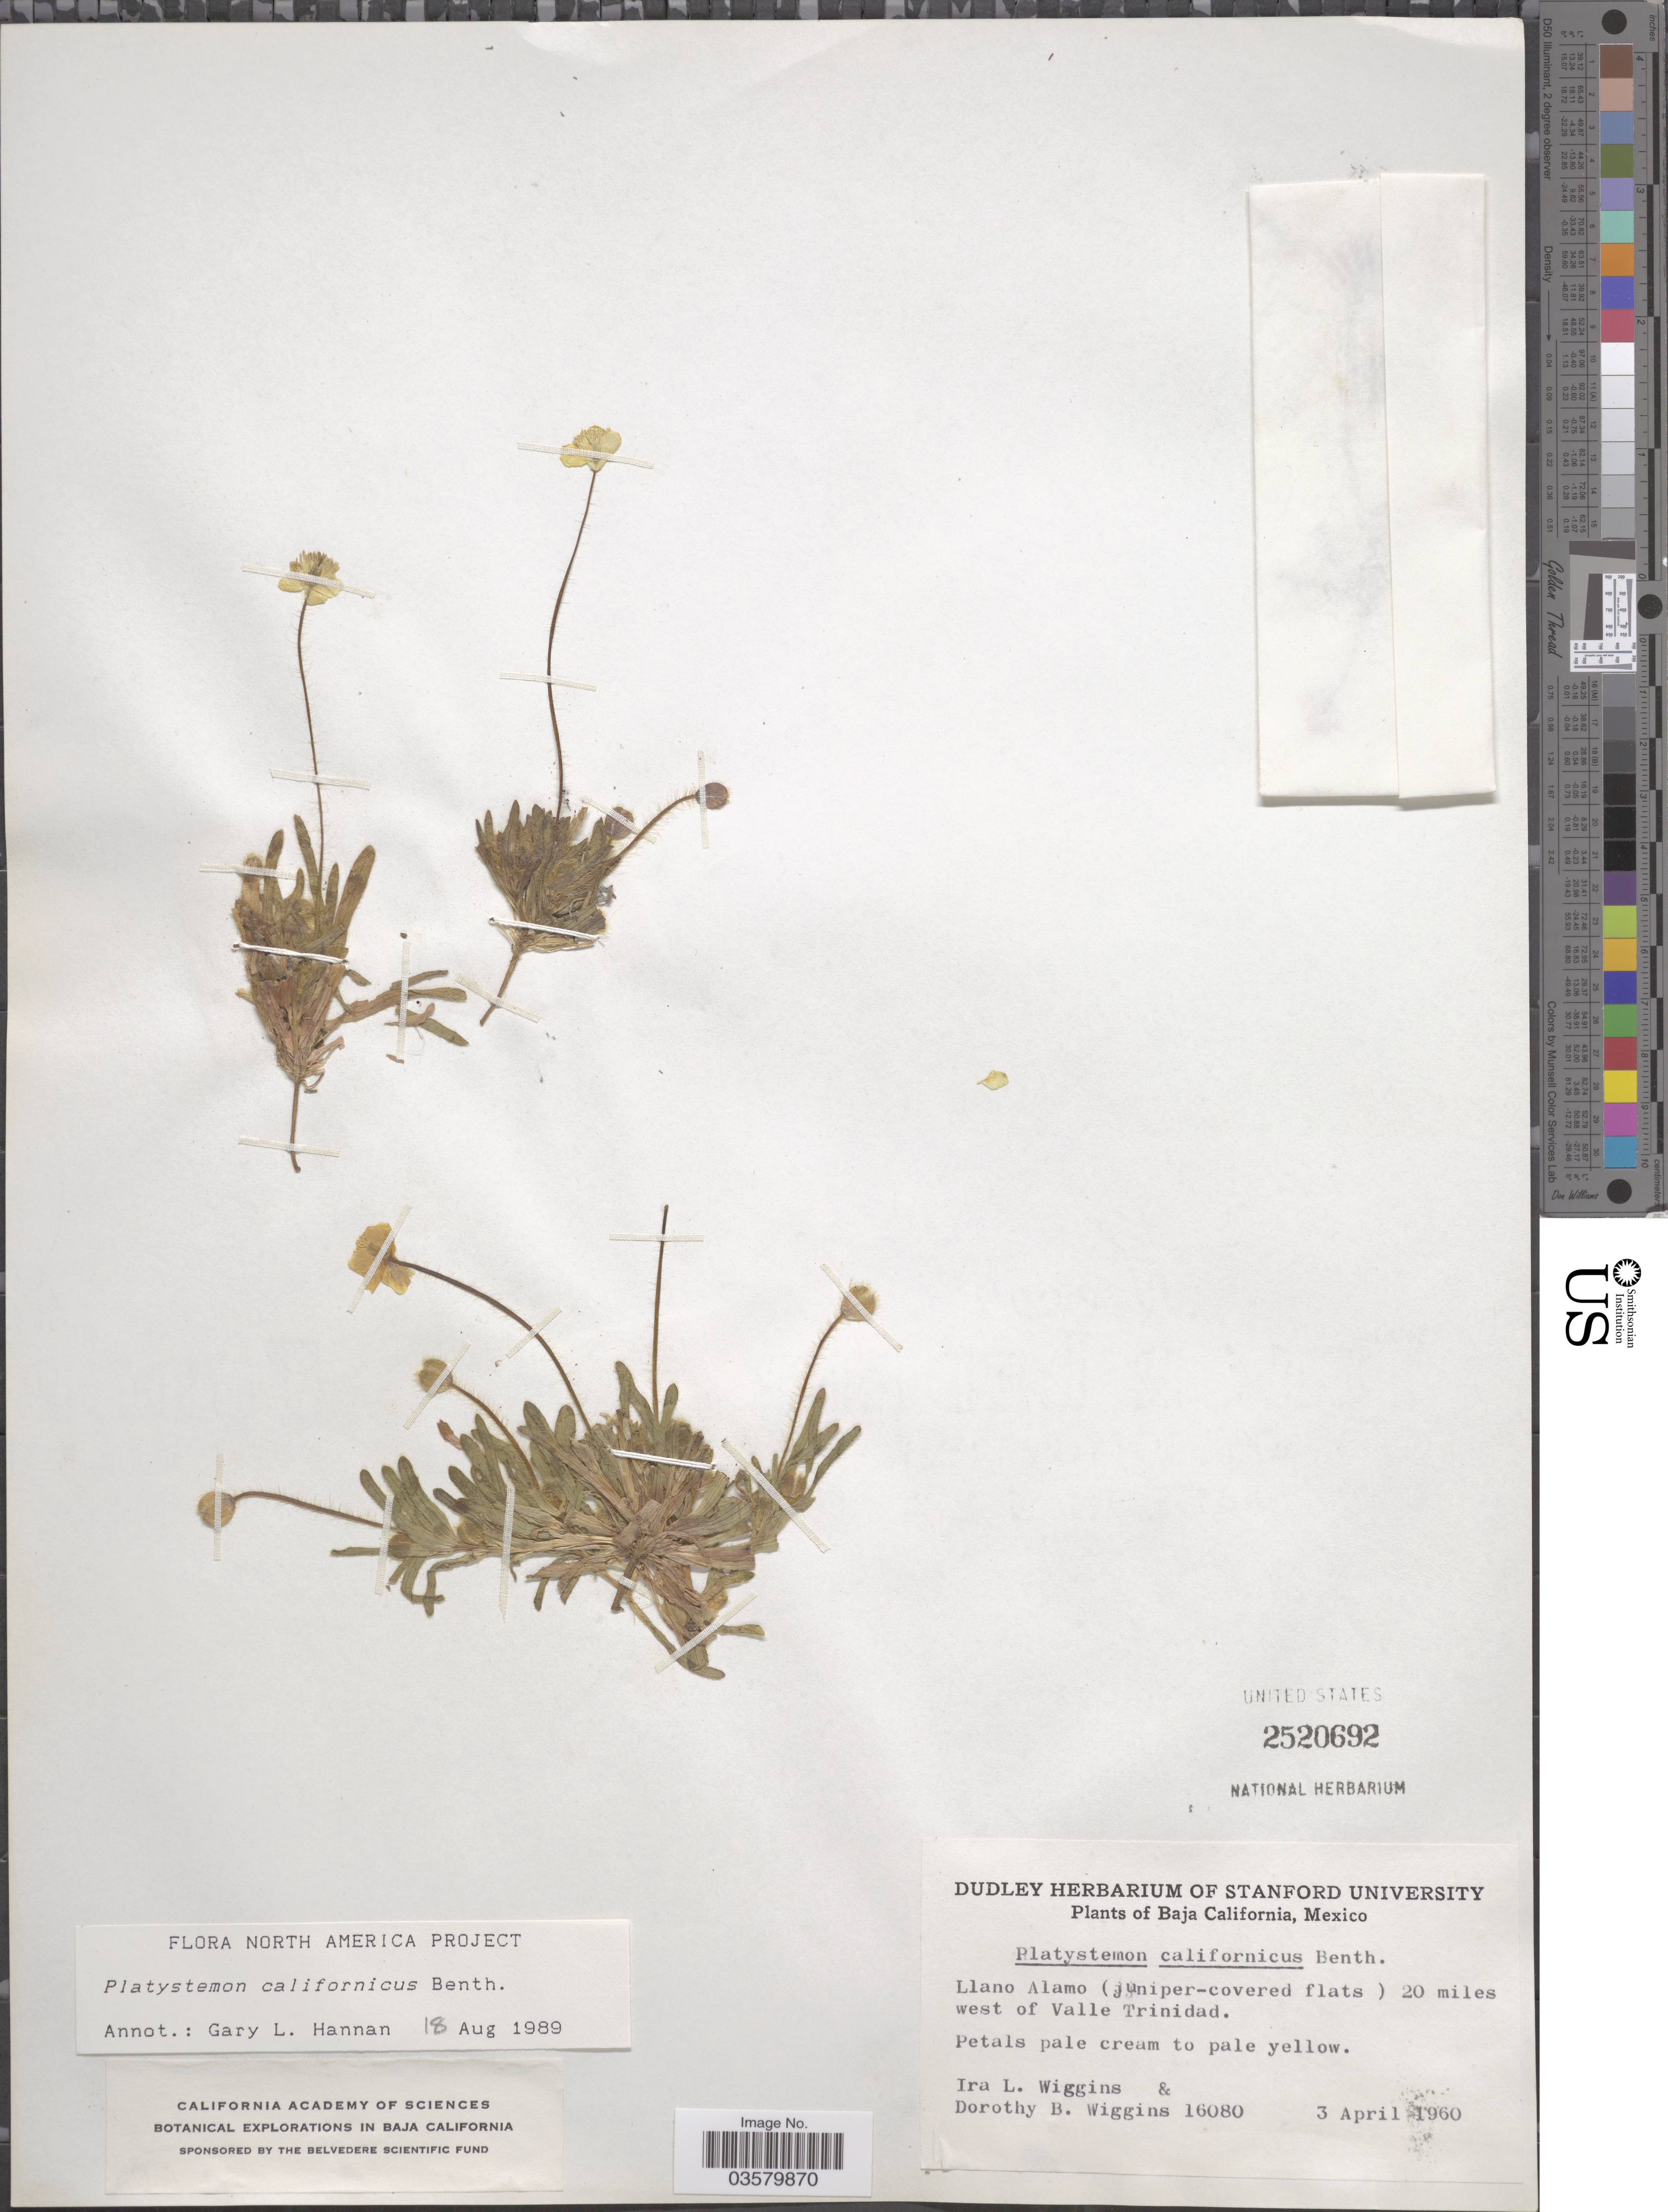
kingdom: Plantae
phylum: Tracheophyta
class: Magnoliopsida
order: Ranunculales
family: Papaveraceae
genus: Platystemon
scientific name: Platystemon californicus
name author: Benth.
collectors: I. L. Wiggins & D. B. Wiggins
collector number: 16080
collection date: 1960-04-03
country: Mexico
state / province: Baja California Norte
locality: Llano Alamo (juniper-covered flats) 20 miles west of Valle Trinidad.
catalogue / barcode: US 2520692